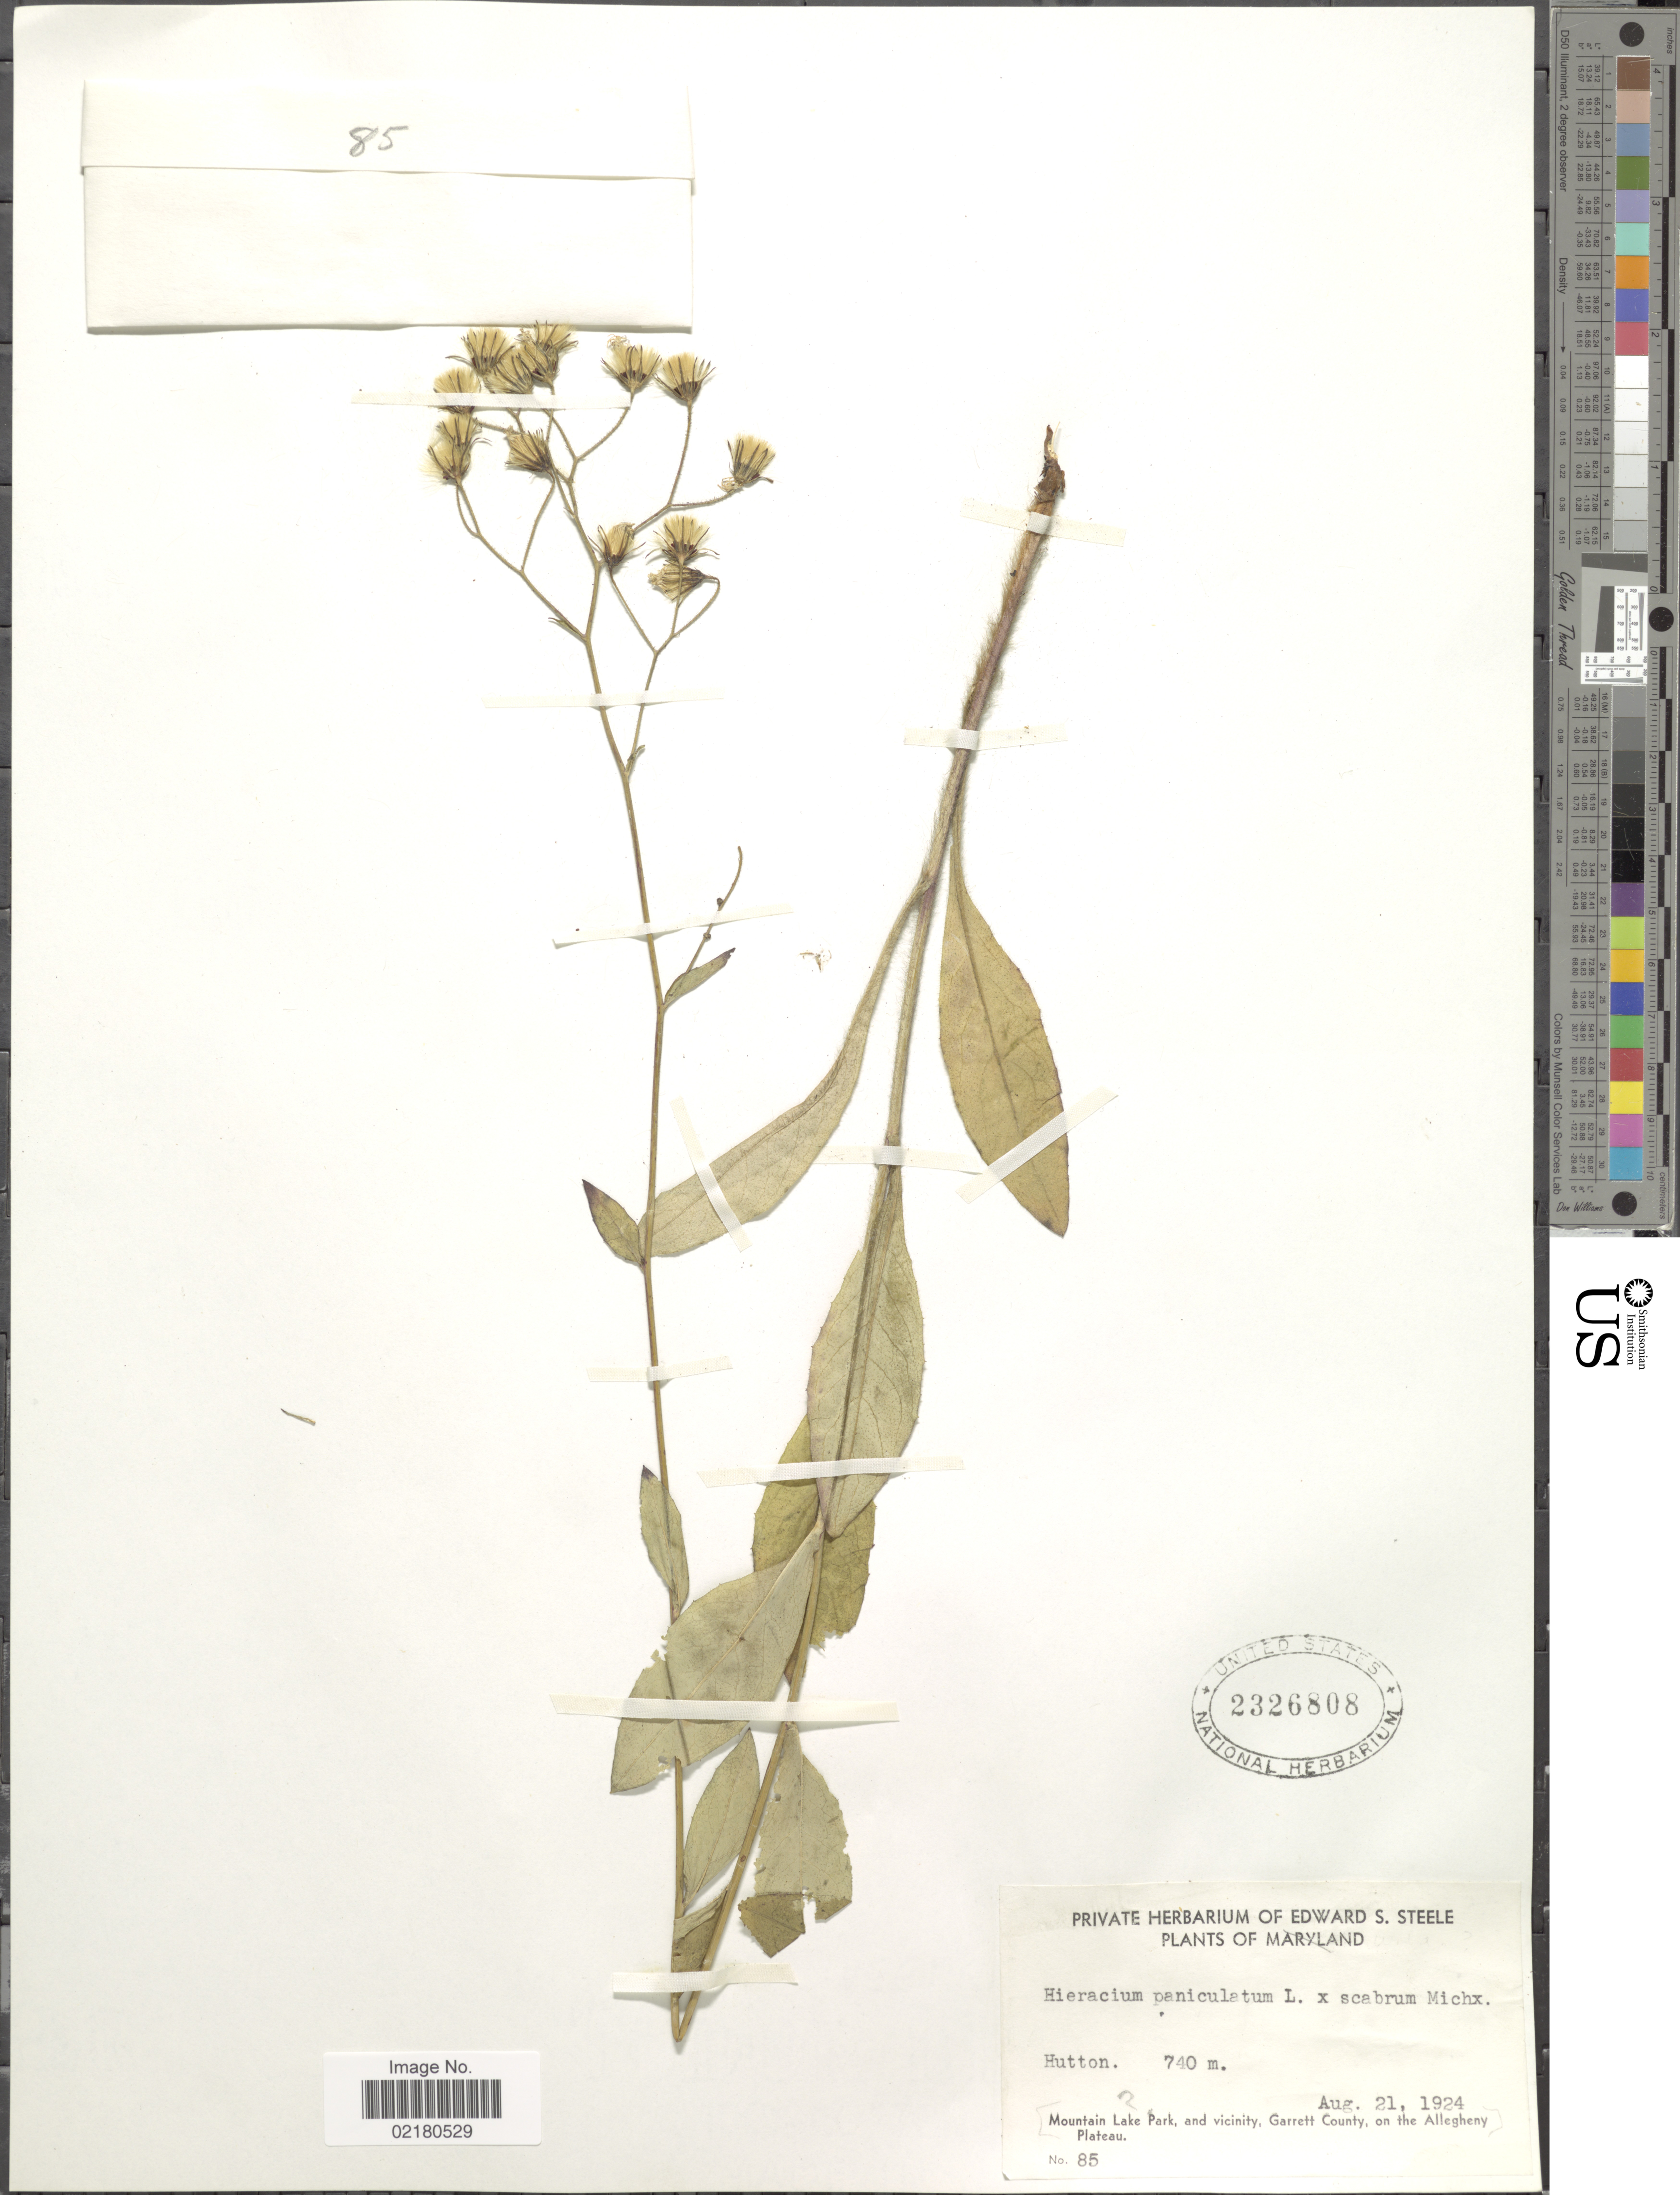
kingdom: Plantae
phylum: Tracheophyta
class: Magnoliopsida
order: Asterales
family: Asteraceae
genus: Hieracium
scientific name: Hieracium paniculatum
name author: L.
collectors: ex herb. Edward S. Steele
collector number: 85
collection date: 1924-08-21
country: United States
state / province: Maryland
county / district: Garrett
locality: Hutton, Mountain Lake Park, and Vicinity, Garrett County, on the Allegheny Plateau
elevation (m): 740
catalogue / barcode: US 2326808